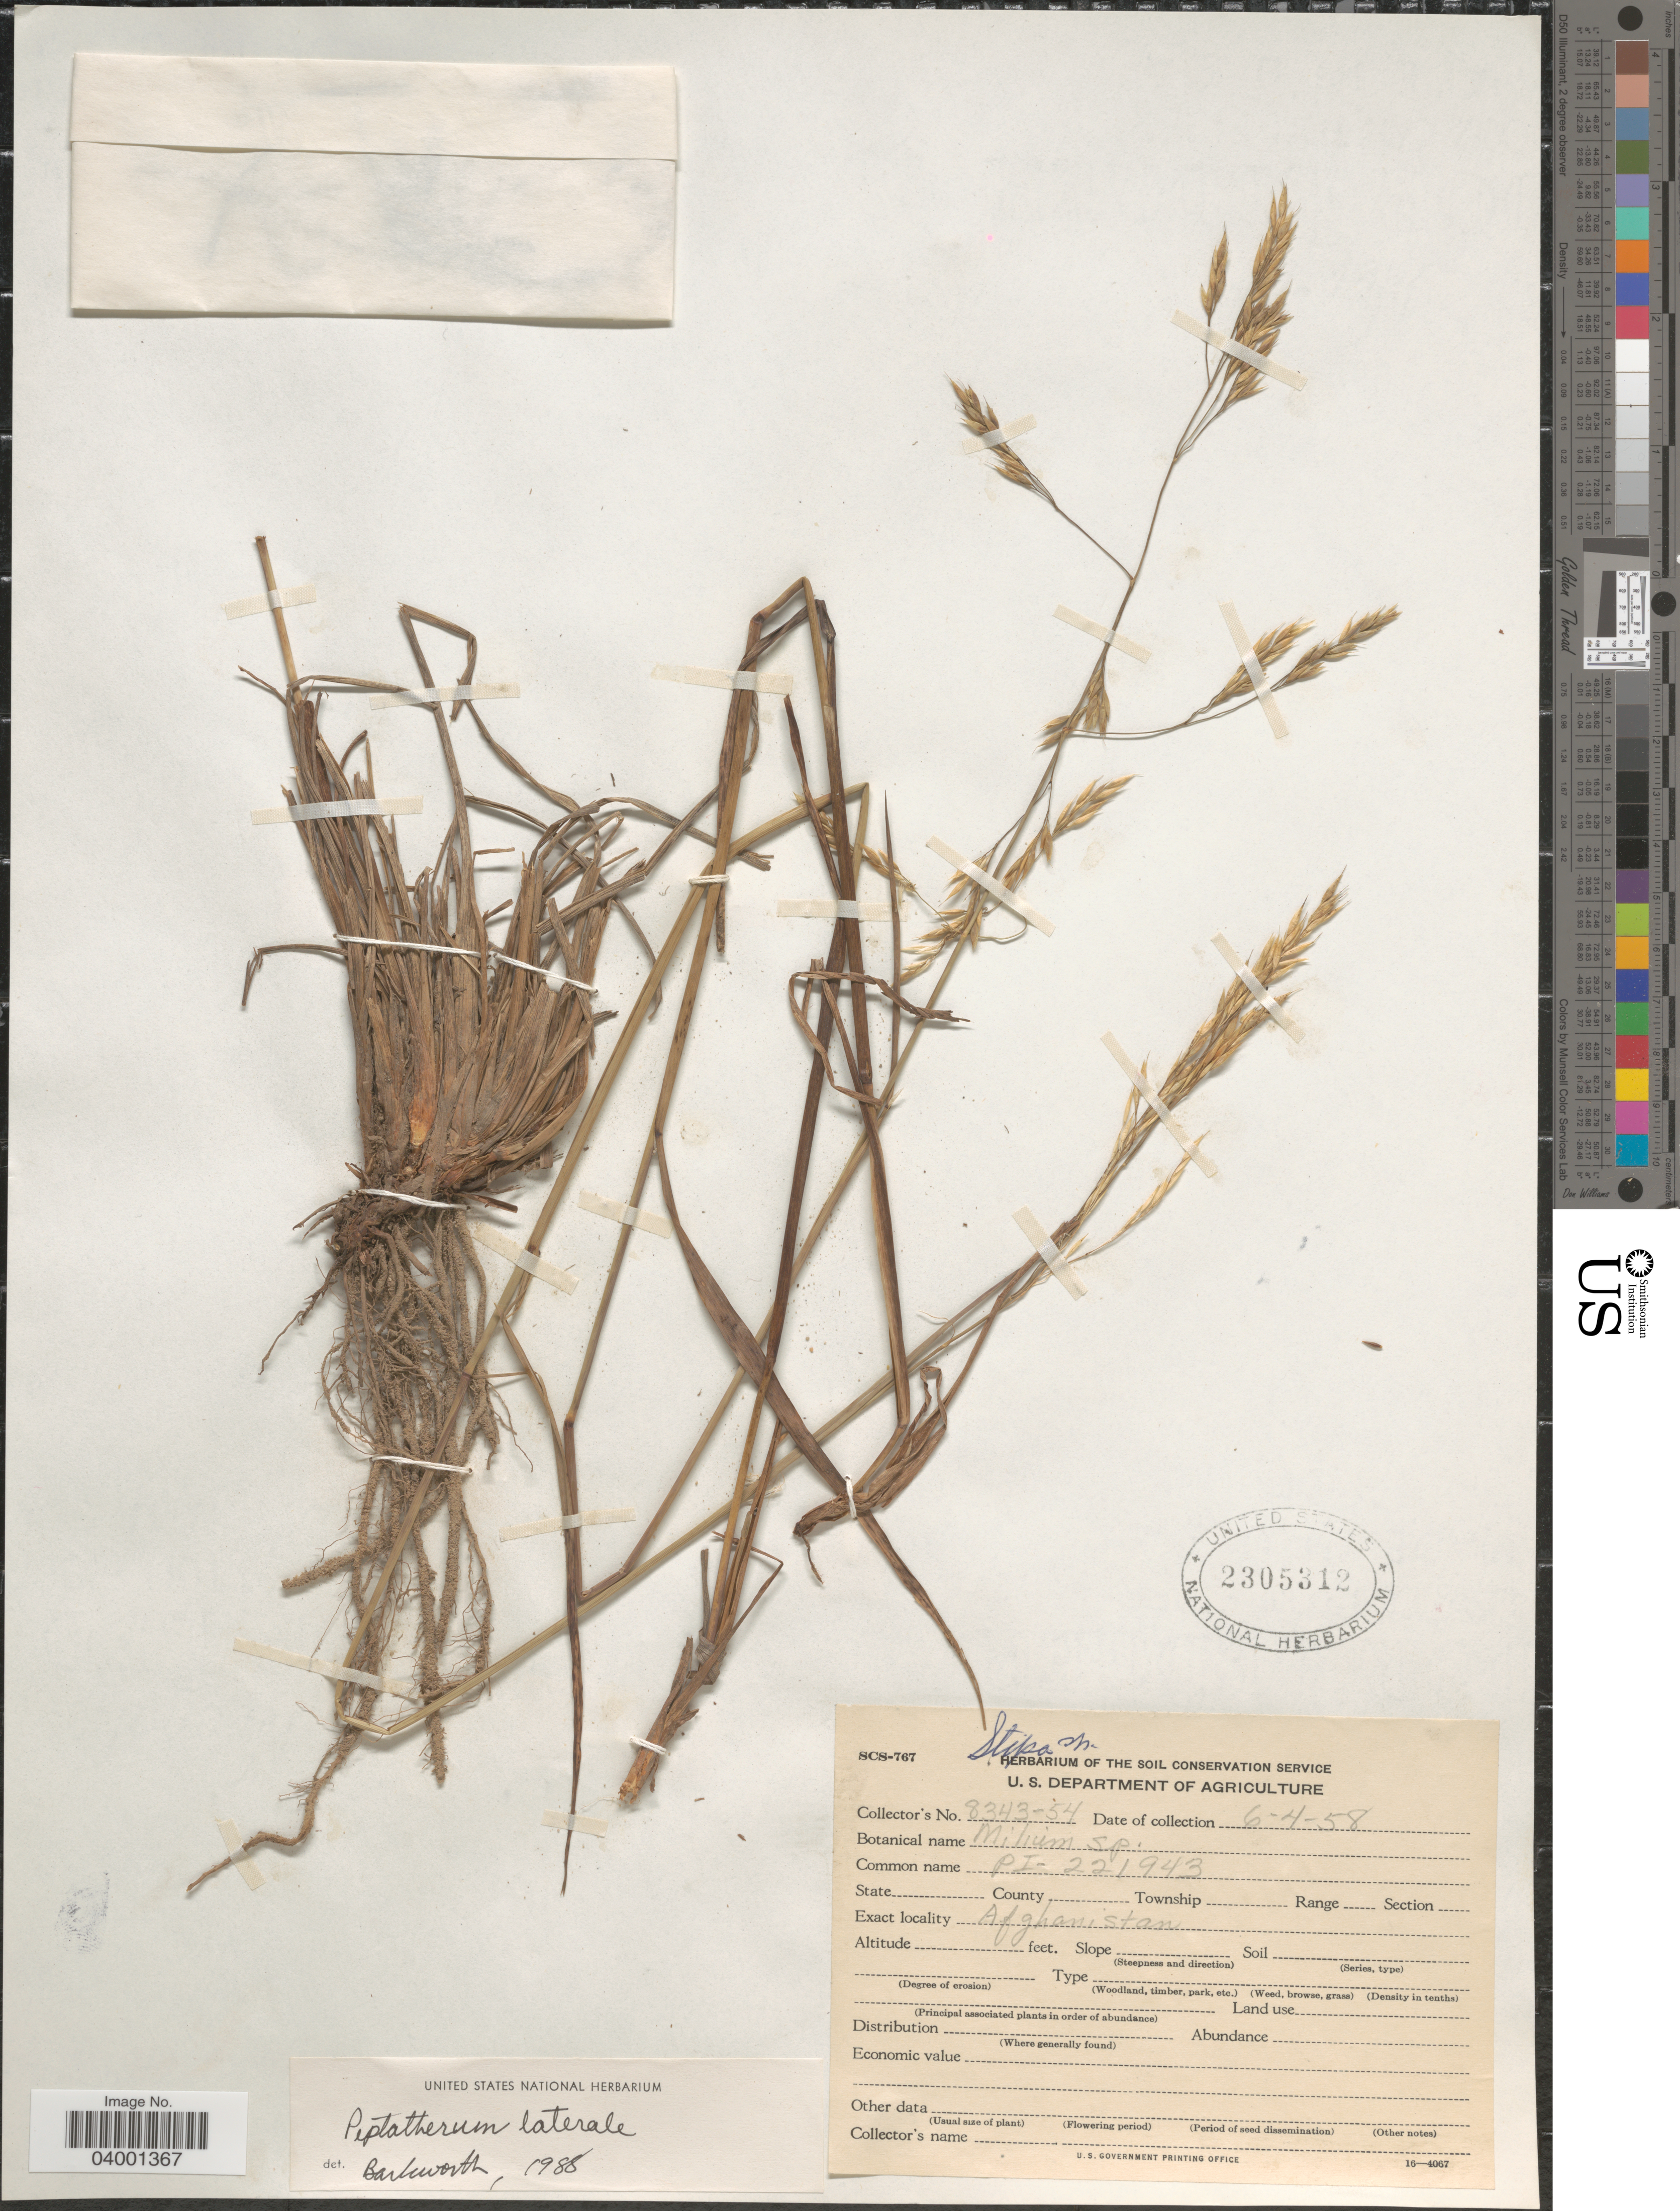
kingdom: Plantae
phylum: Tracheophyta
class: Liliopsida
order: Poales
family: Poaceae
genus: Piptatherum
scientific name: Piptatherum laterale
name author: (Munro ex Regel) Munro ex Nevski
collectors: Herbarium of the Soil Conservation Service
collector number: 8343-54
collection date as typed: Transcribed d/m/y: 6/4/58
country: Afghanistan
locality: Afghanistan.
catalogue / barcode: US 2305312